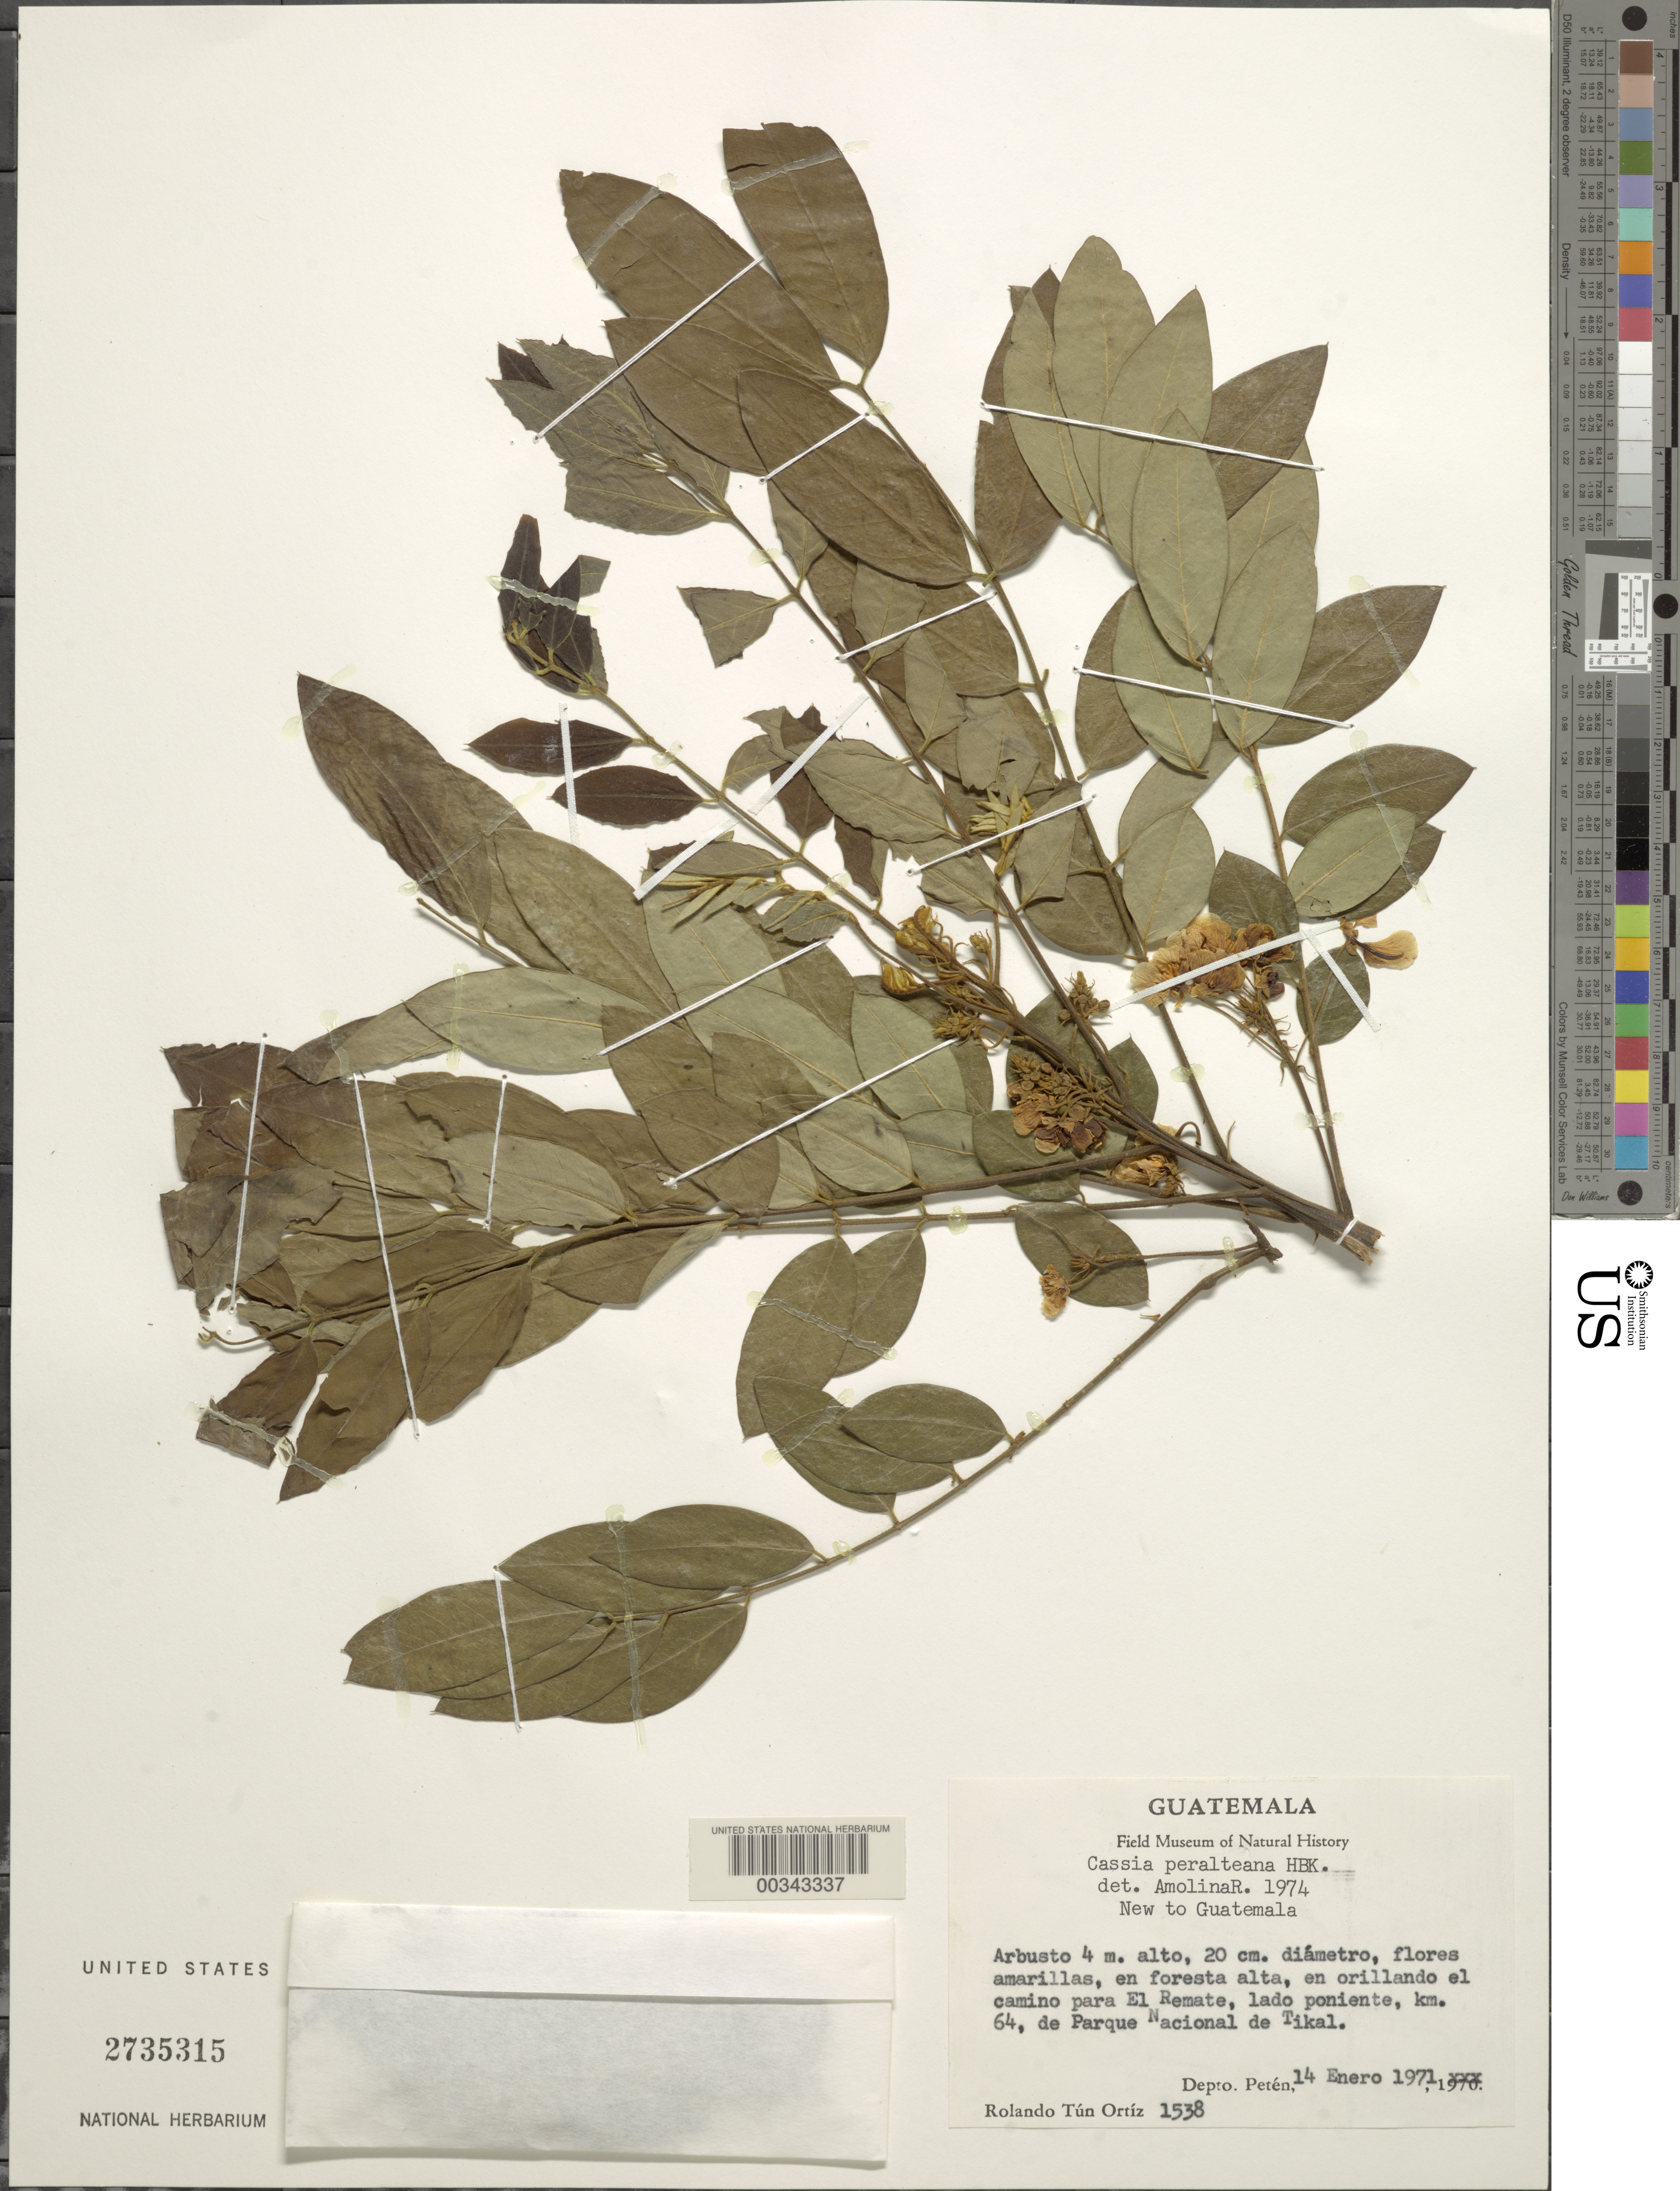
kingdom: Plantae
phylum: Tracheophyta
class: Magnoliopsida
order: Fabales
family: Fabaceae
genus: Senna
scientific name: Senna peralteana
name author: (Kunth) H.S. Irwin & Barneby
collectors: R. Tún Ortiz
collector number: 1538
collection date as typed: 14 Jan 1971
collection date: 1971-01-14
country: Guatemala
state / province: El Petén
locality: Road to El Remate, km 64, Parque Nacional de Tikal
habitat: Tall forest, edge of road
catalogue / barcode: US 2735315